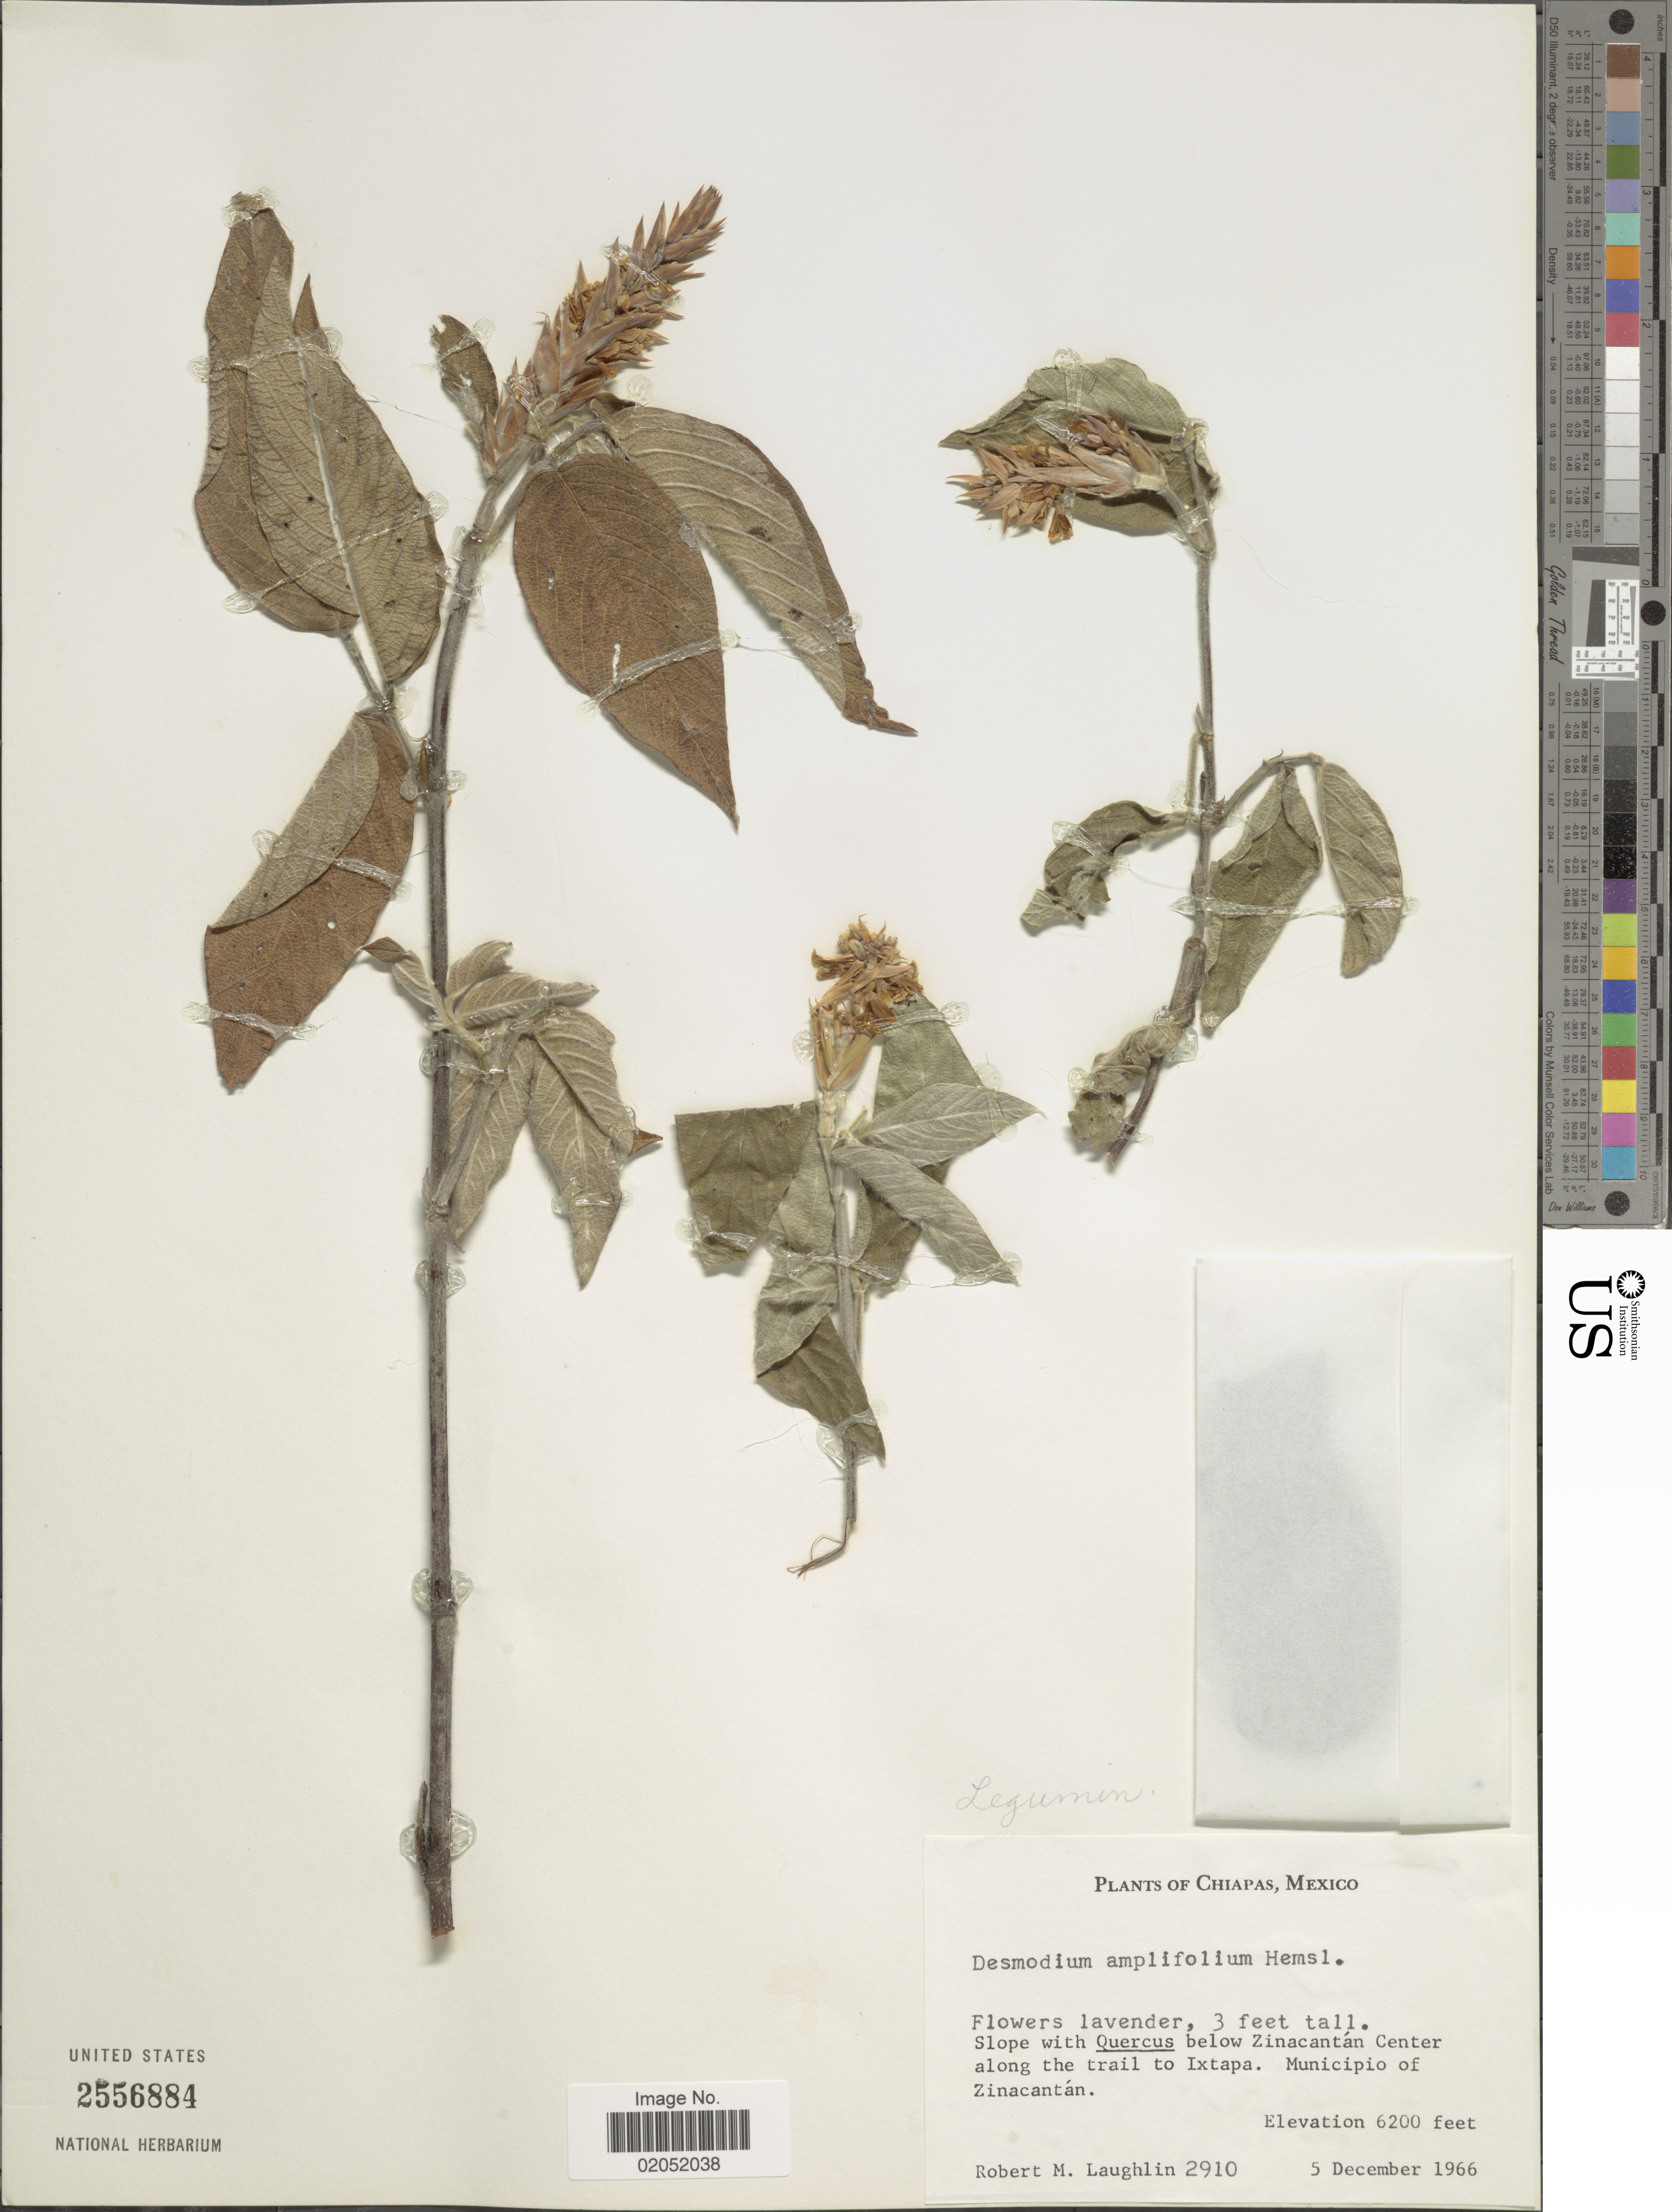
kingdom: Plantae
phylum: Tracheophyta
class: Magnoliopsida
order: Fabales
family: Fabaceae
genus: Desmodium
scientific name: Desmodium amplifolium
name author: Hemsl.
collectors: R. M. Laughlin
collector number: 2910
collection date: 1966-12-05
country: Mexico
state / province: Chiapas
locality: Below Zinacantan Center along the trail to Ixtapa. Municipio of Zinacantan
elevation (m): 1890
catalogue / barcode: US 2556884